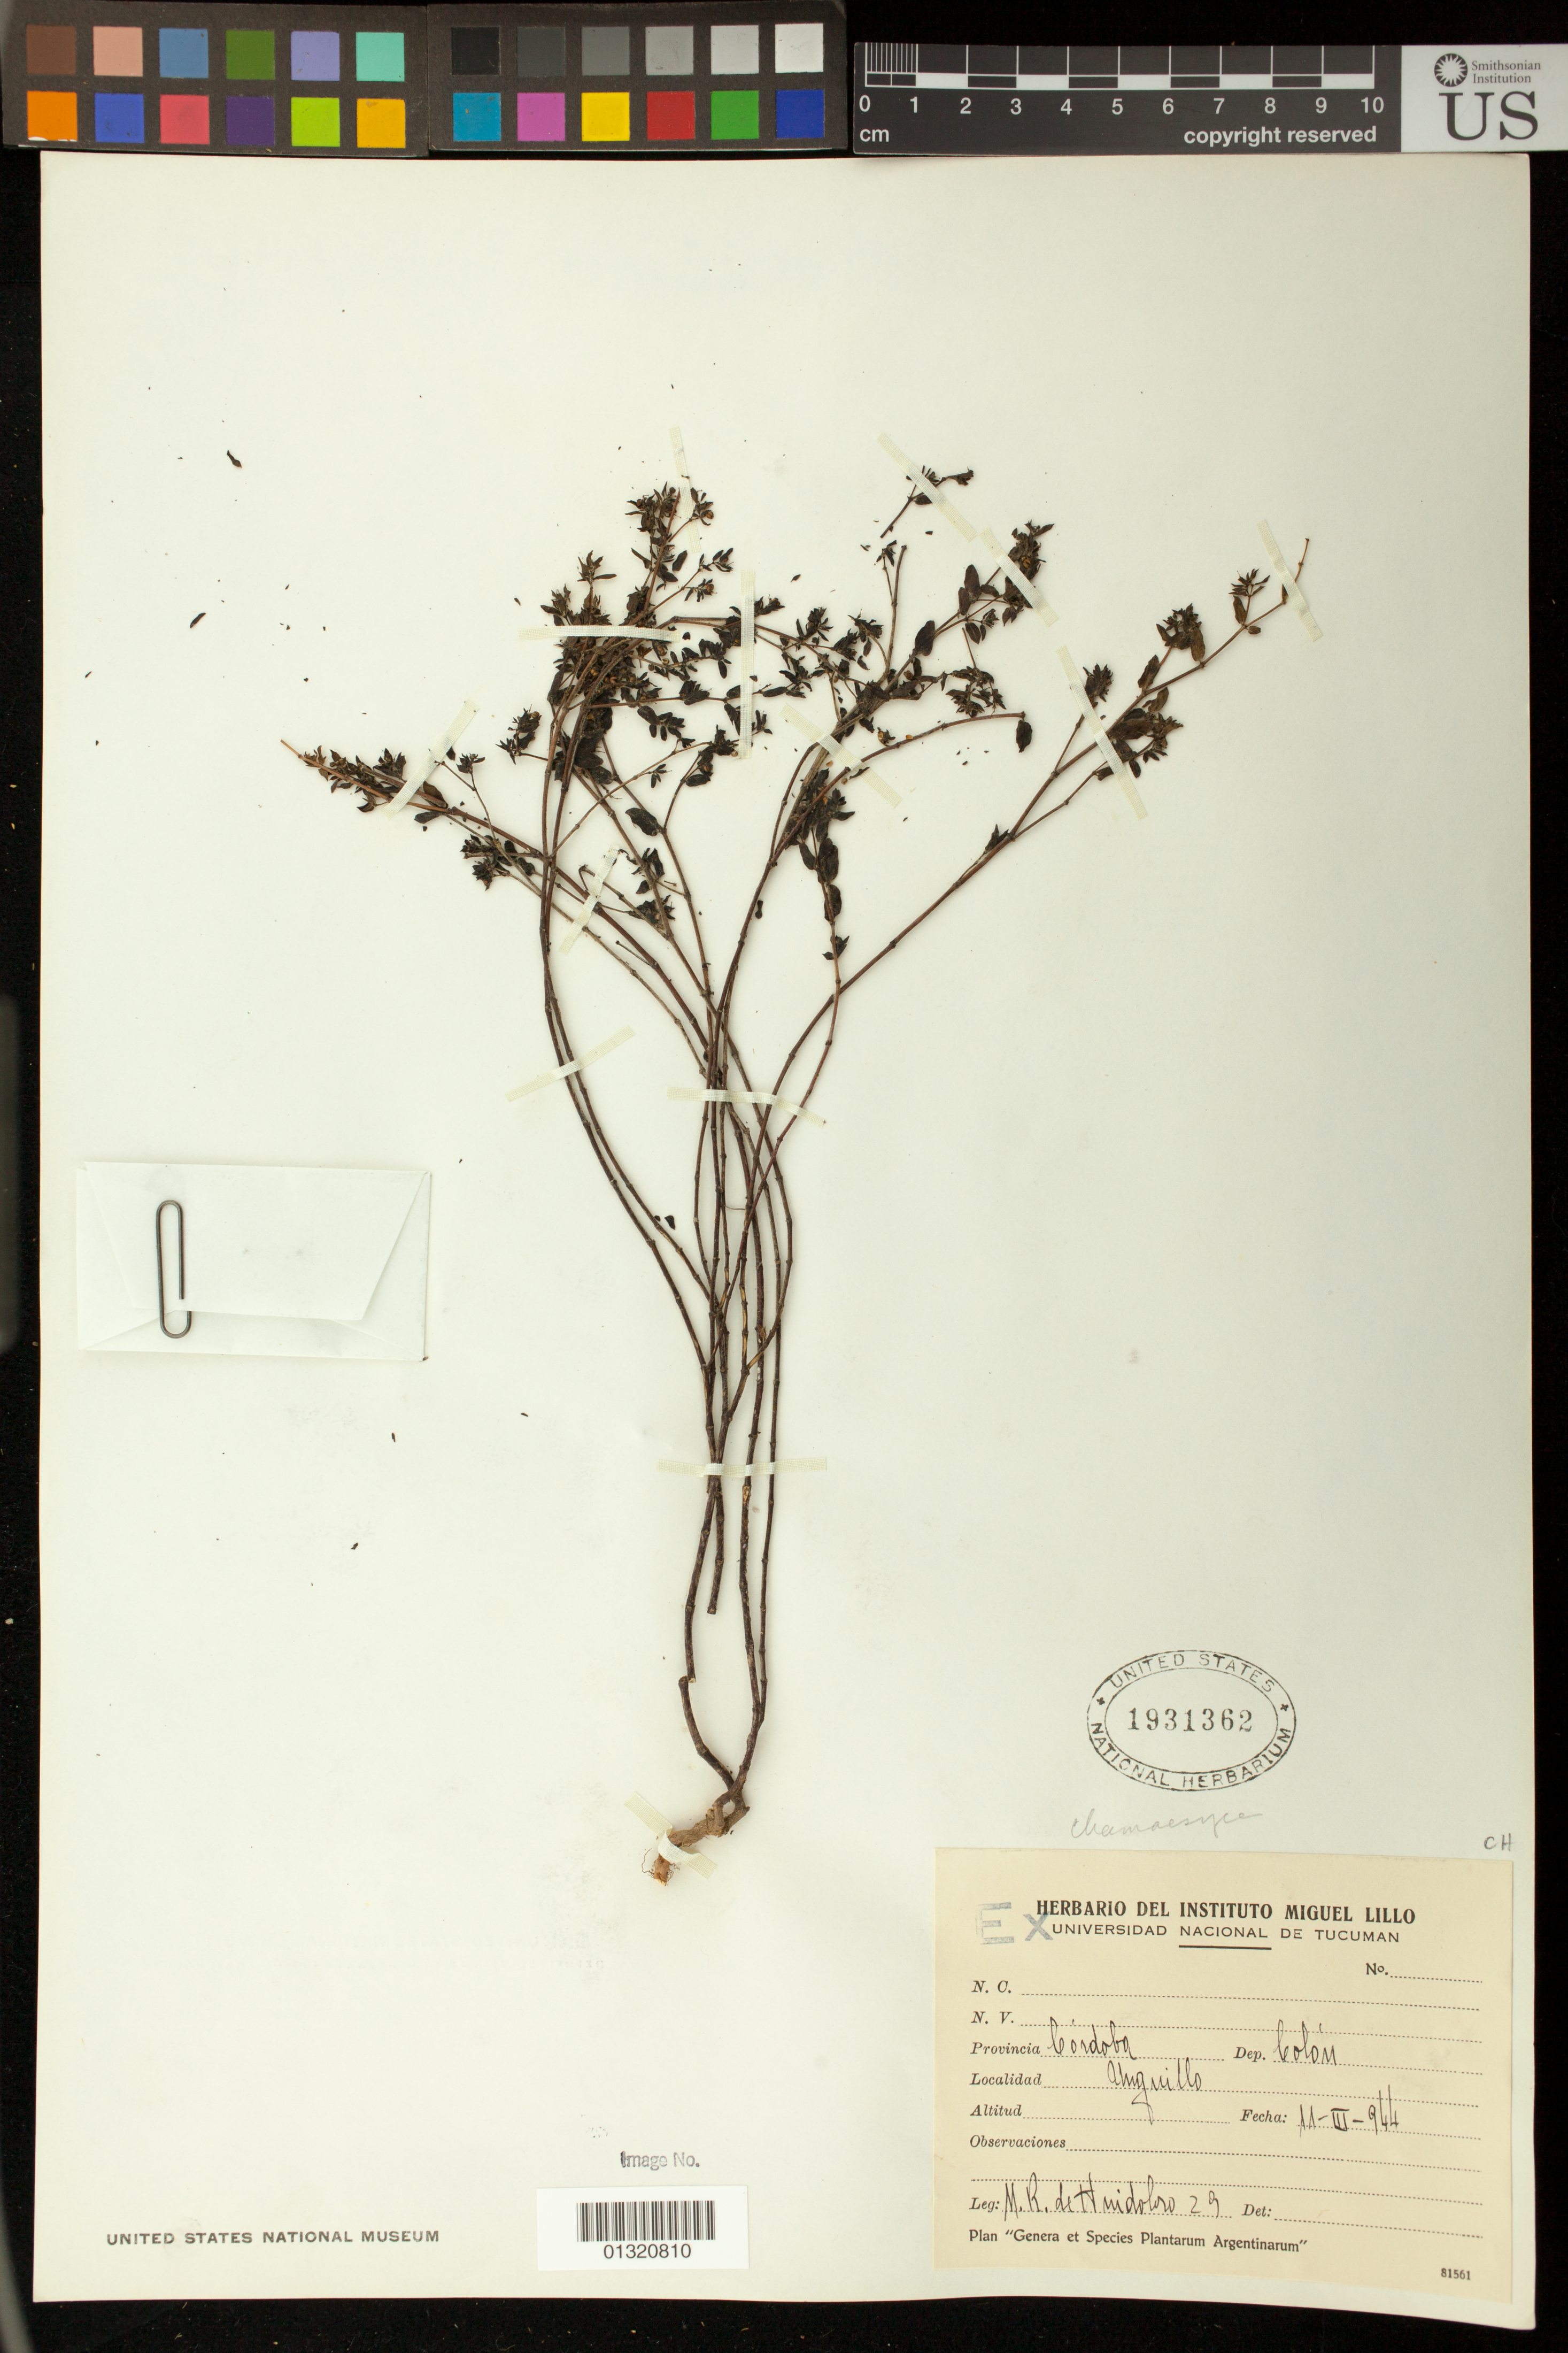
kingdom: Plantae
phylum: Tracheophyta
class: Magnoliopsida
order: Malpighiales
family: Euphorbiaceae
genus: Euphorbia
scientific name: Euphorbia sp.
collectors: J. Huidobro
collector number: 29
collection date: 1944-03-11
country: Argentina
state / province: Cordoba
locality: Colon, Unquillo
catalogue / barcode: US 1931362